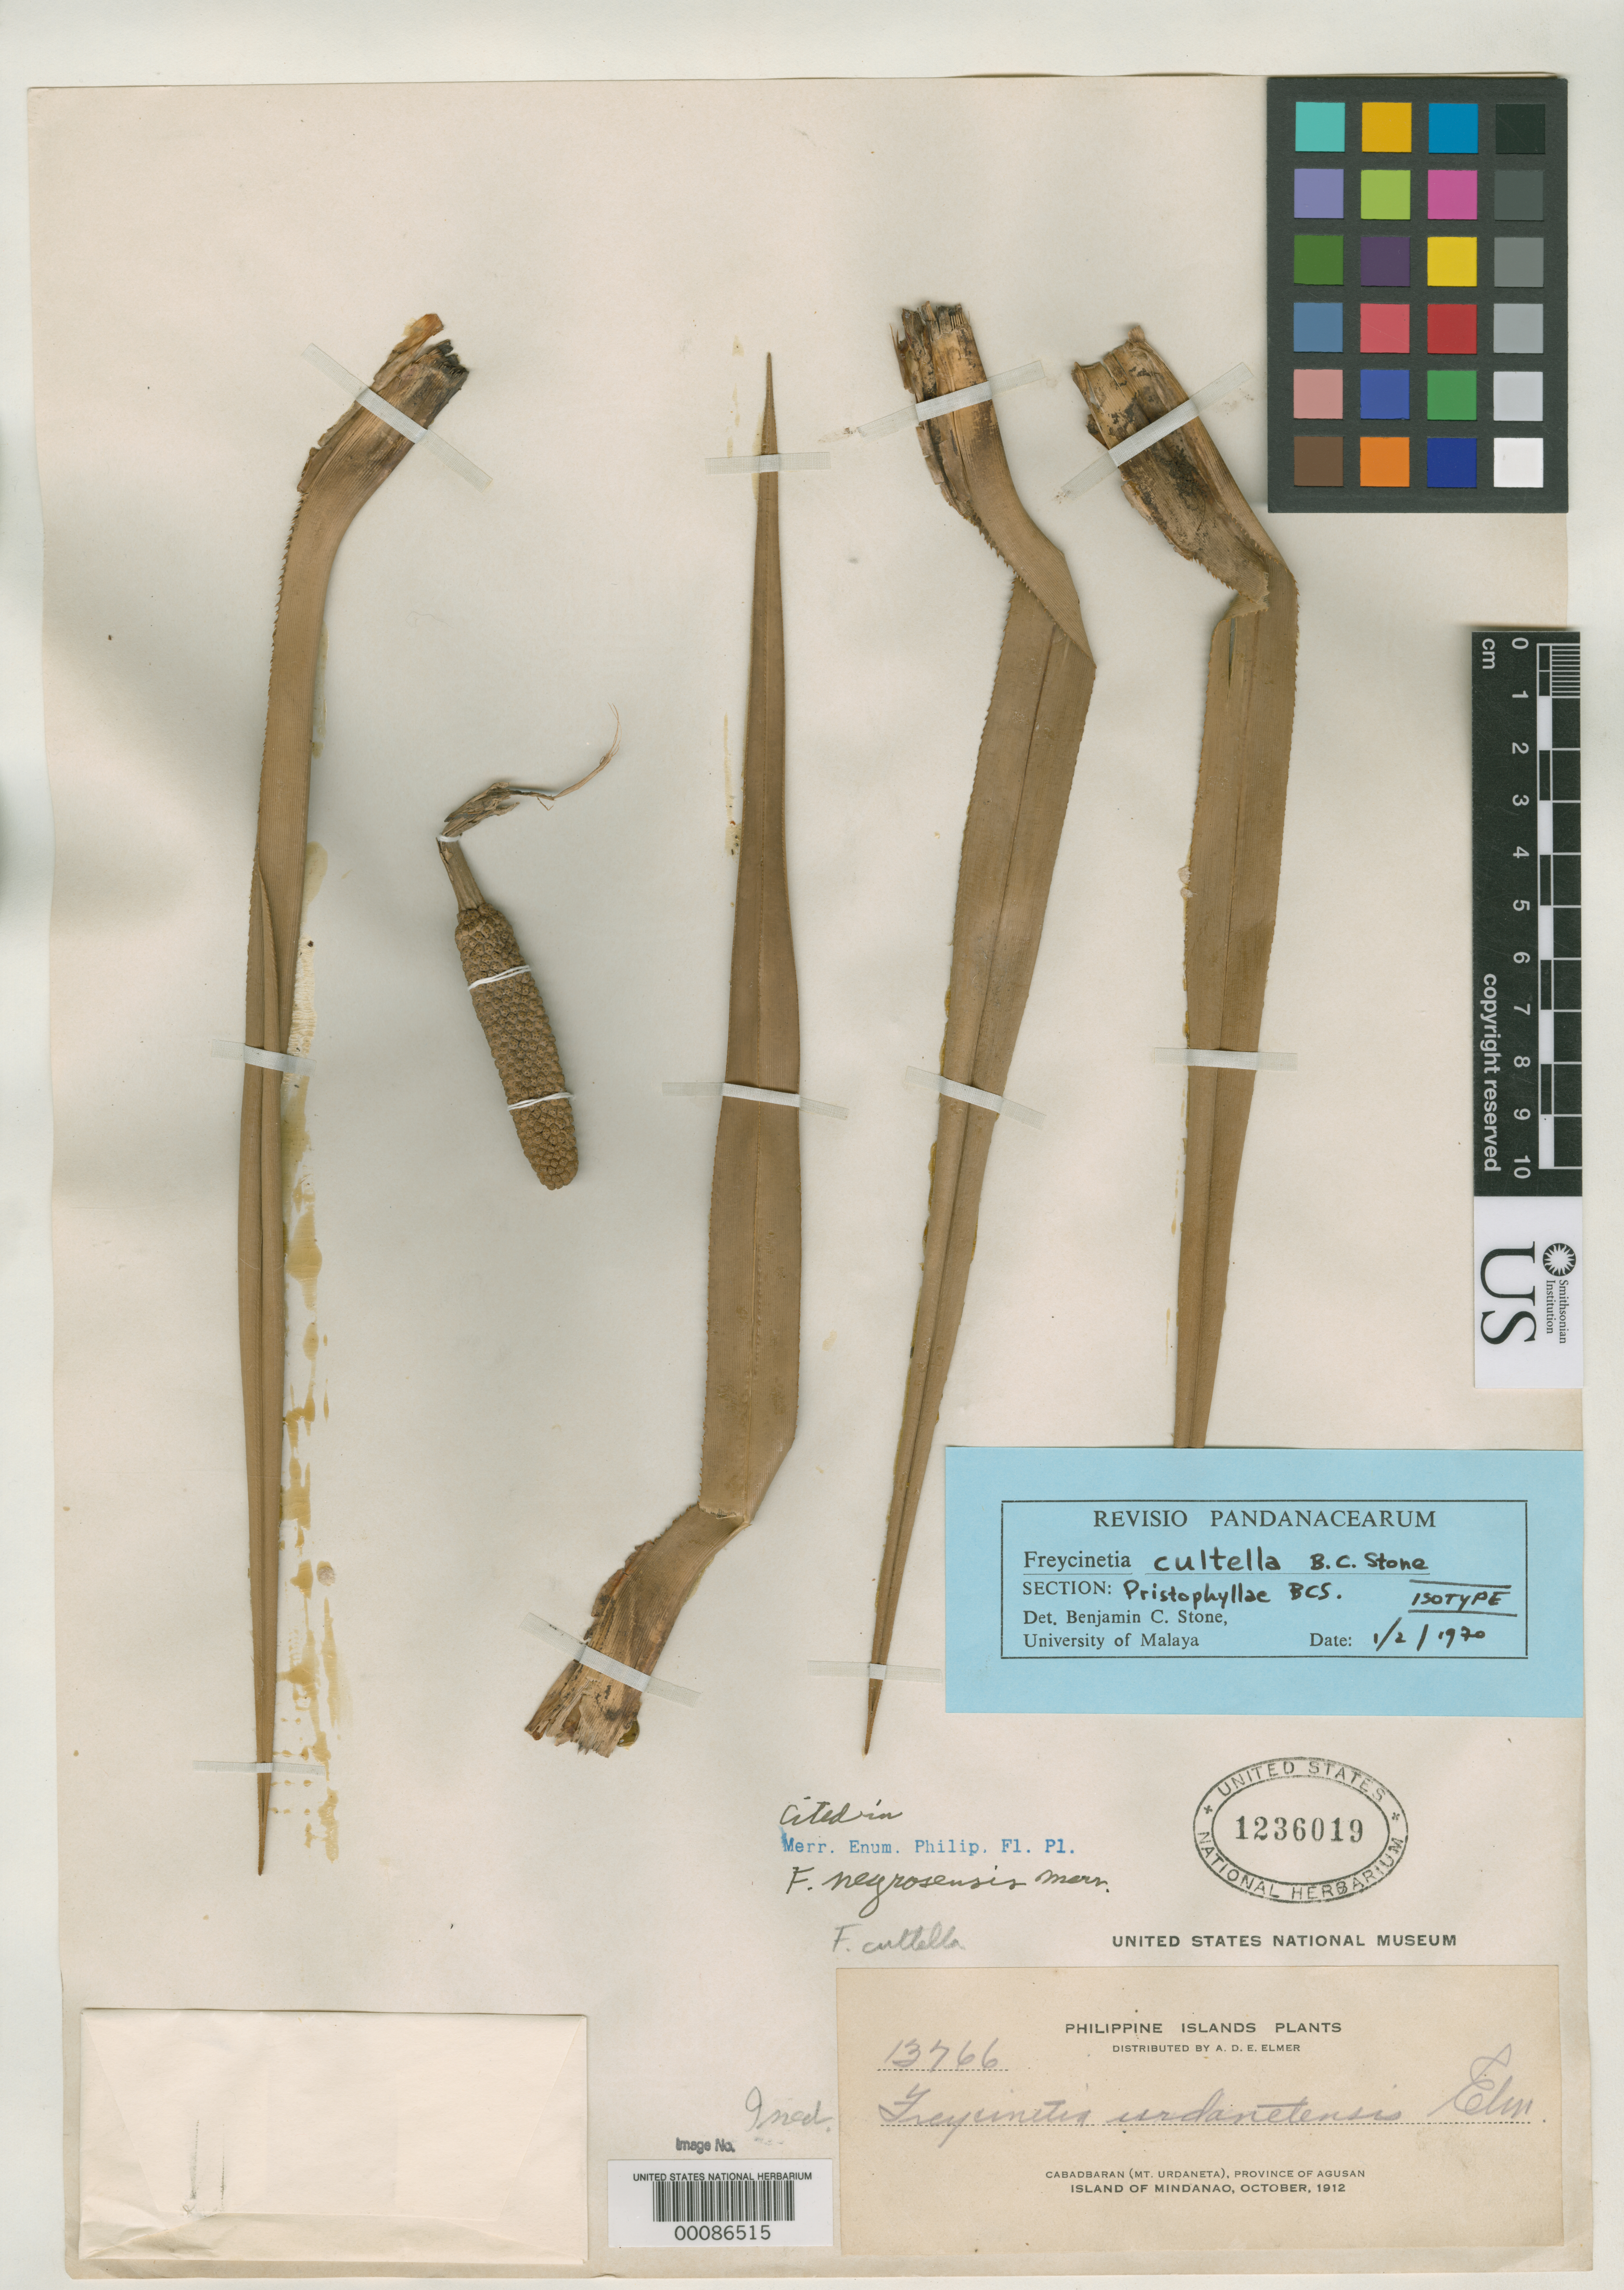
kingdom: Plantae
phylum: Tracheophyta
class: Liliopsida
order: Pandanales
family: Pandanaceae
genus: Freycinetia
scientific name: Freycinetia cultella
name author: B.C. Stone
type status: Isotype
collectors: A. D. E. Elmer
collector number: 13766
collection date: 1912-10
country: Philippines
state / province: Caraga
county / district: Agusan del Norte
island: Mindanao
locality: Cabadbaran (Mt. Urdaneta), Province of Agusan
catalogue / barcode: US 1236019